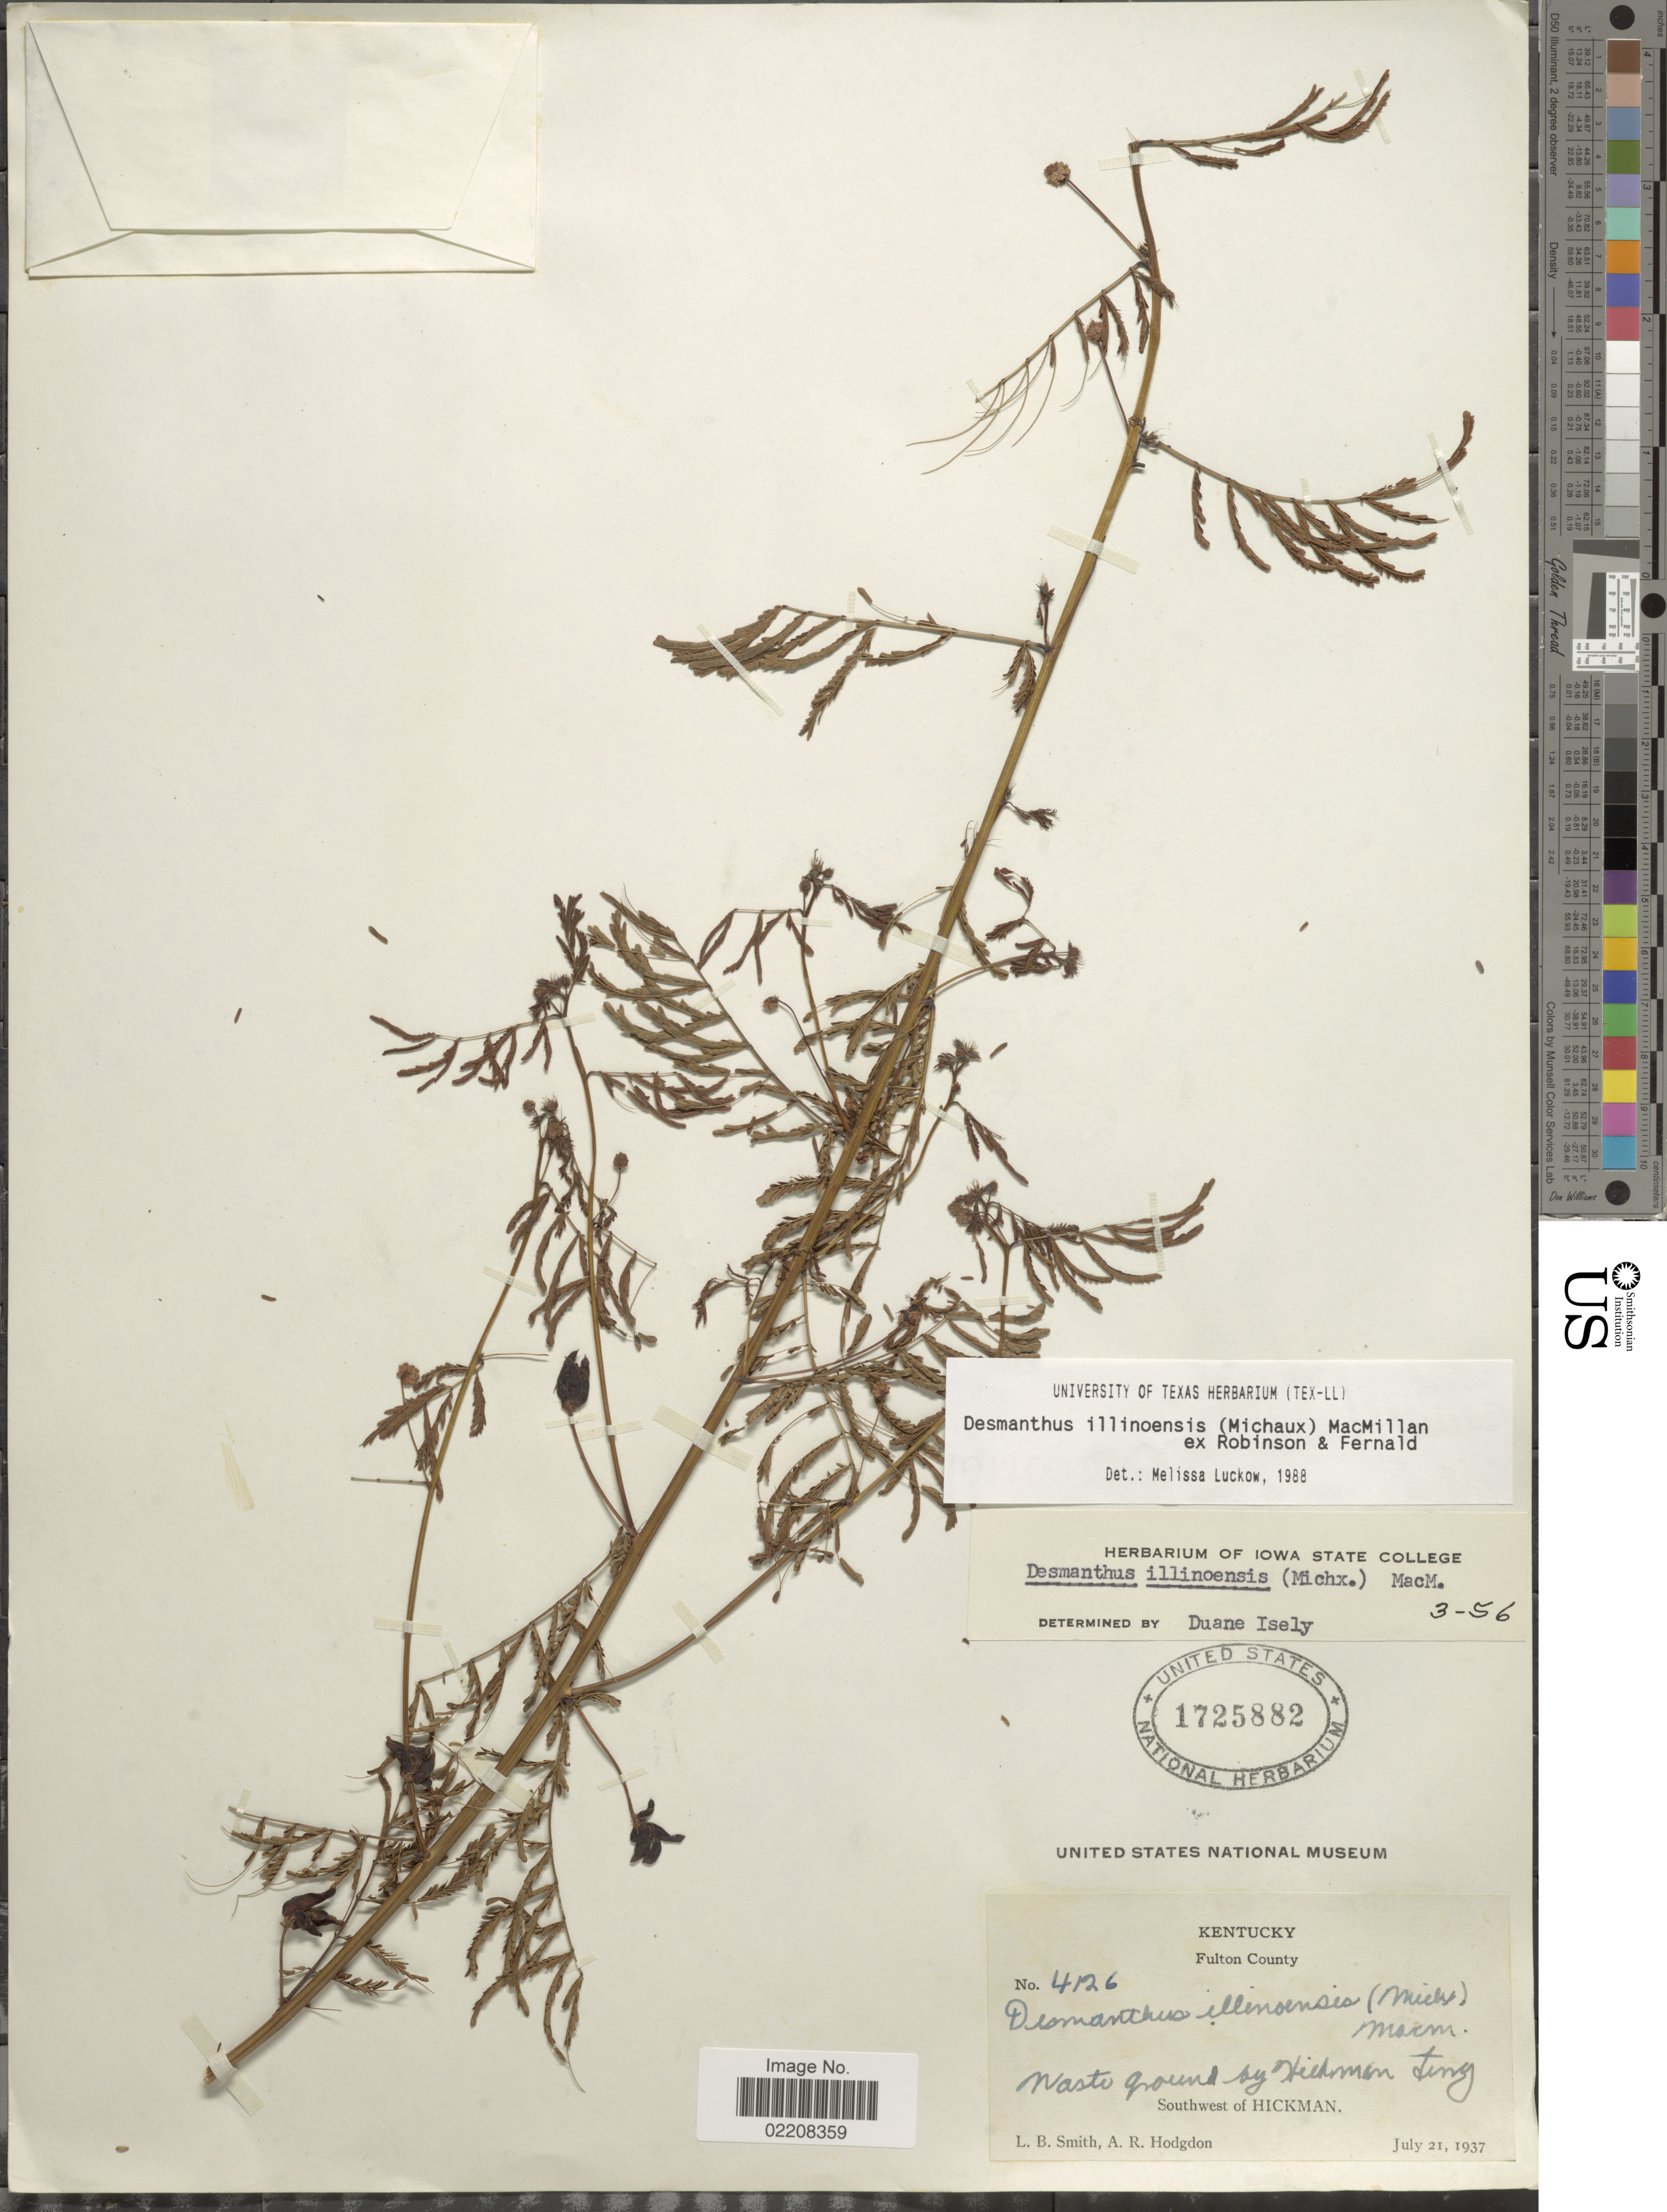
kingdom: Plantae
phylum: Tracheophyta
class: Magnoliopsida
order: Fabales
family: Fabaceae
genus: Desmanthus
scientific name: Desmanthus illinoensis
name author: (Michx.) MacMill.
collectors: L. Smith & A. Hodgon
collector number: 4126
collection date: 1937-07-21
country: United States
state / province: Kentucky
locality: Fulton County. Waste ground by Hickman ferry. Southwest of Hickman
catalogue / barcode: US 1725882